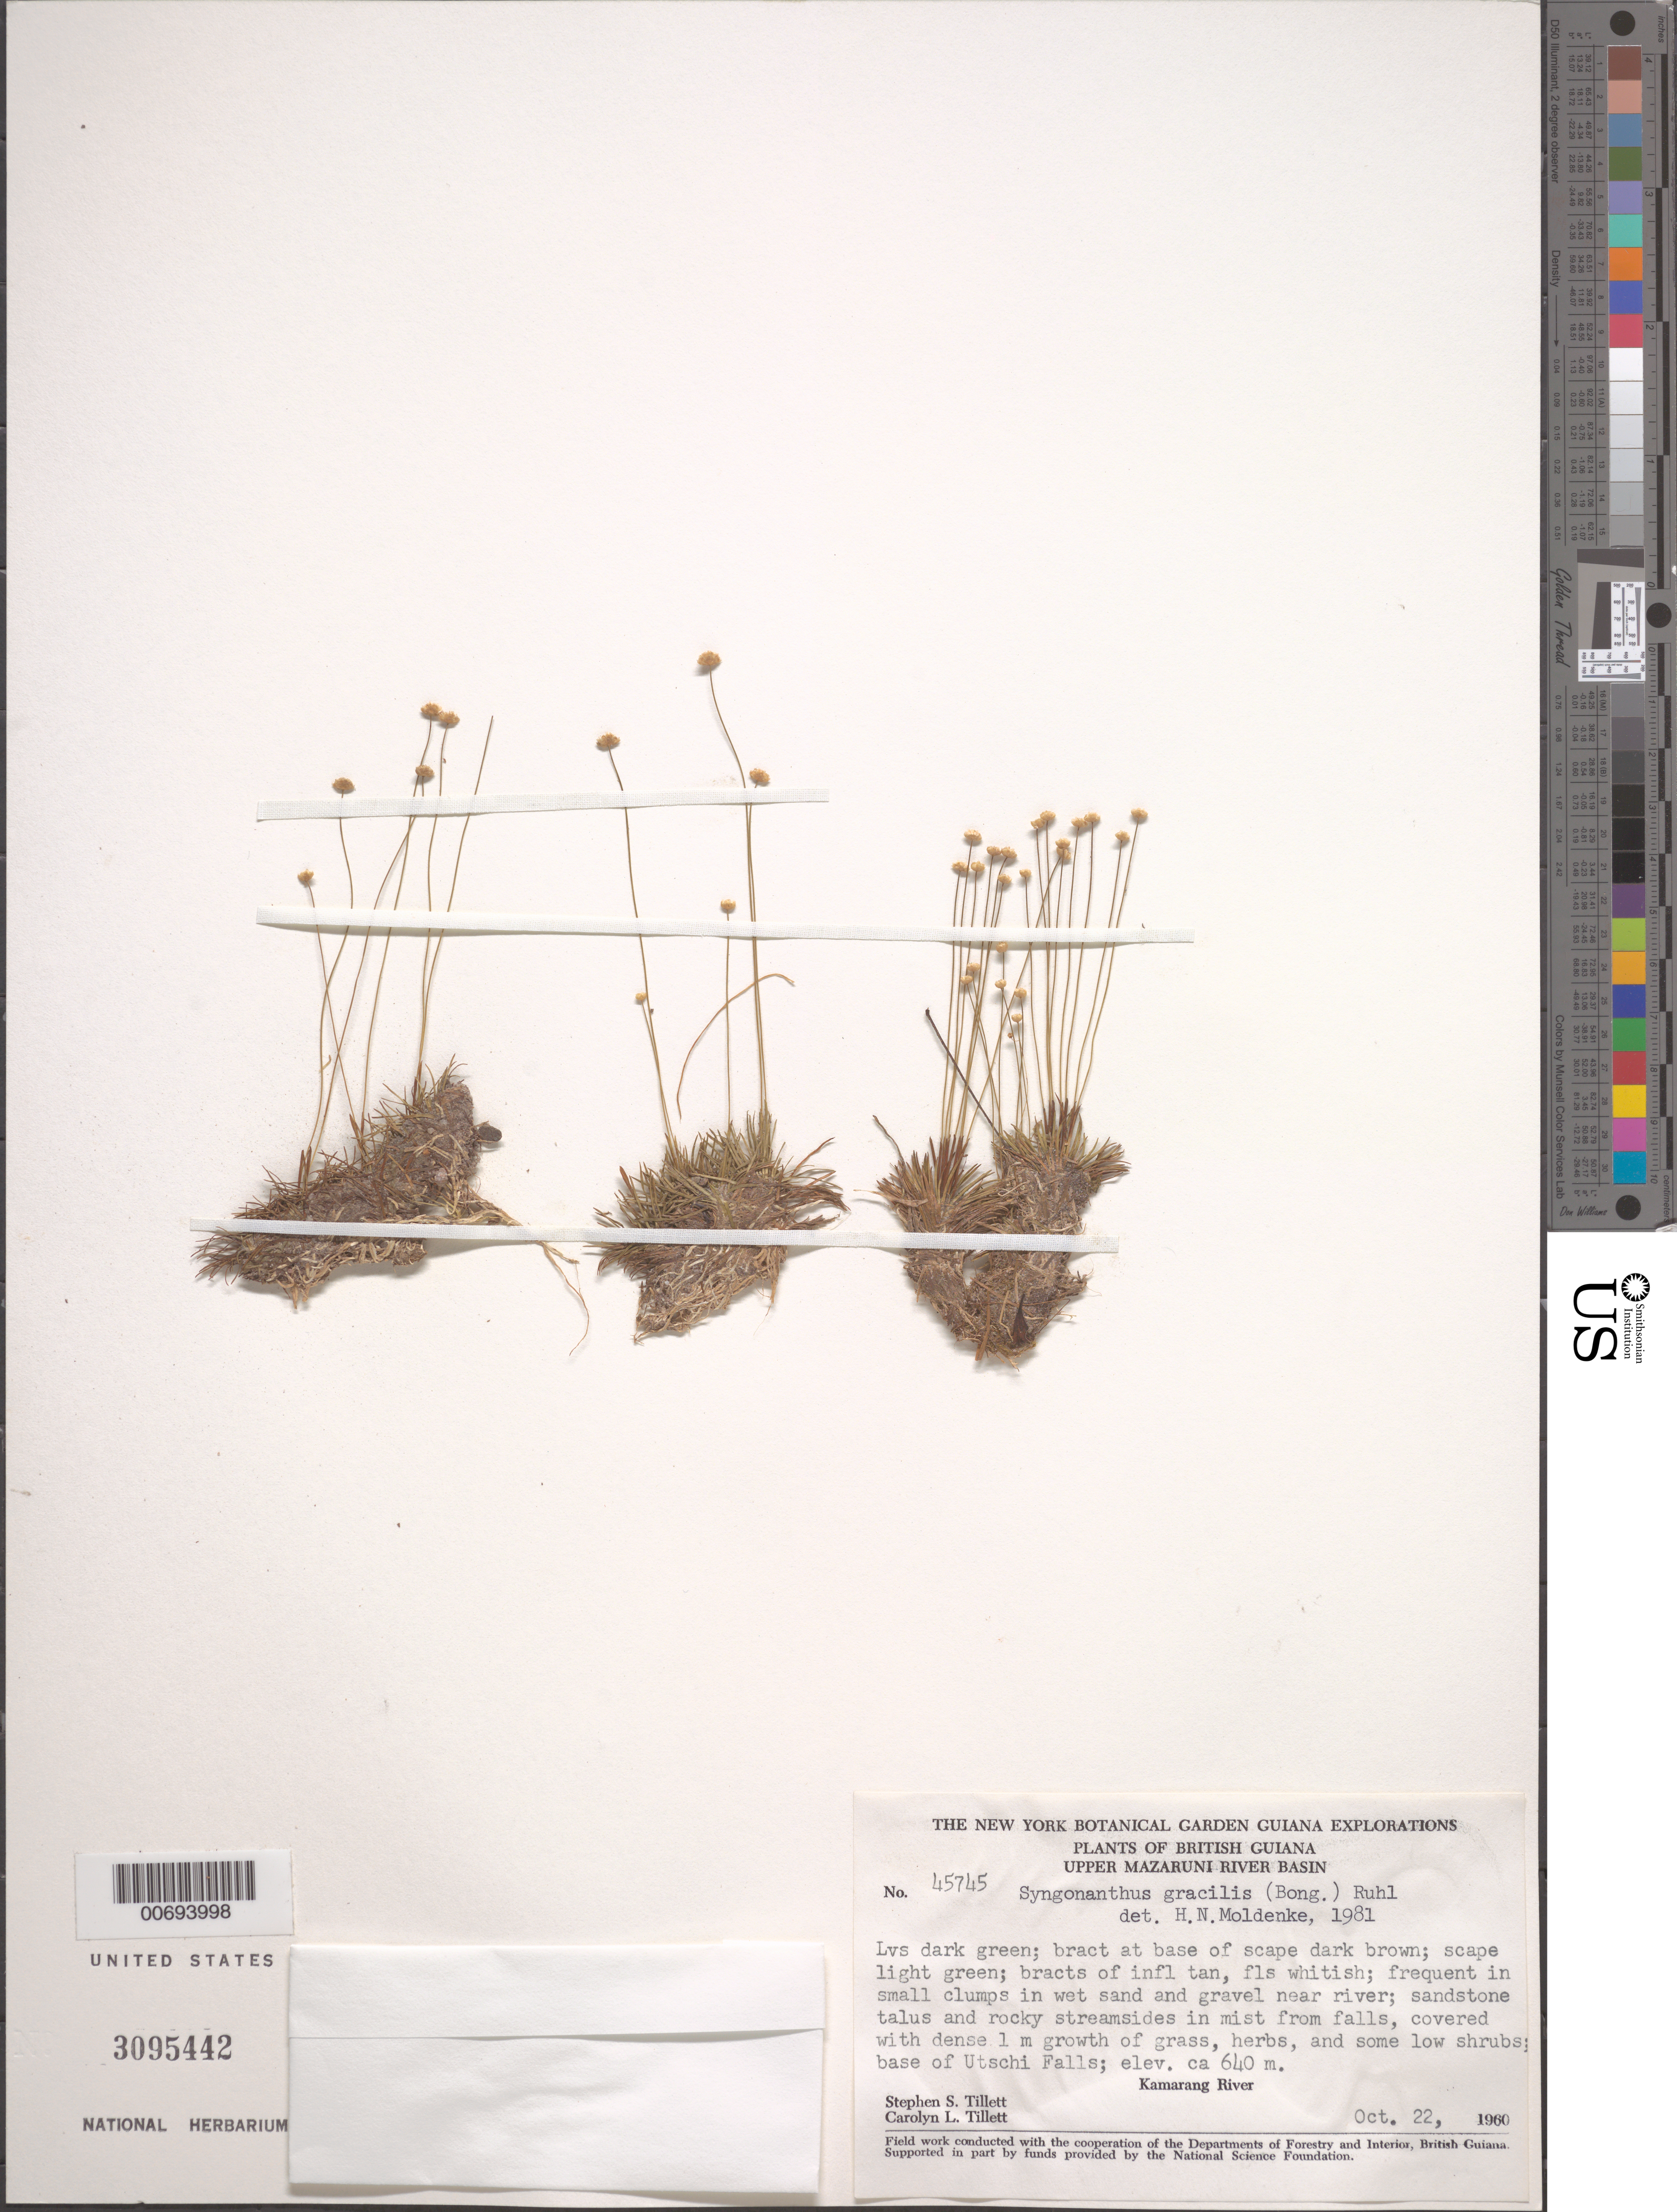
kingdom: Plantae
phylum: Tracheophyta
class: Liliopsida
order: Poales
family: Eriocaulaceae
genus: Syngonanthus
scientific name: Syngonanthus gracilis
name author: (Bong.) Ruhland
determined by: Moldenke, H. N.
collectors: S. S. Tillett, C. L. Tillett & R. Boyan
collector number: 45745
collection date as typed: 22-Oct-60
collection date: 1960-10-22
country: Guyana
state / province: Cuyuni-Mazaruni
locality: Upper Mazaruni River Basin, base of Utschi Falls, Kamarang River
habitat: Wet sand and gravel near river; sandstone talus and rocky streamsides in mist from falls.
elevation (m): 640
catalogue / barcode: US 3095442